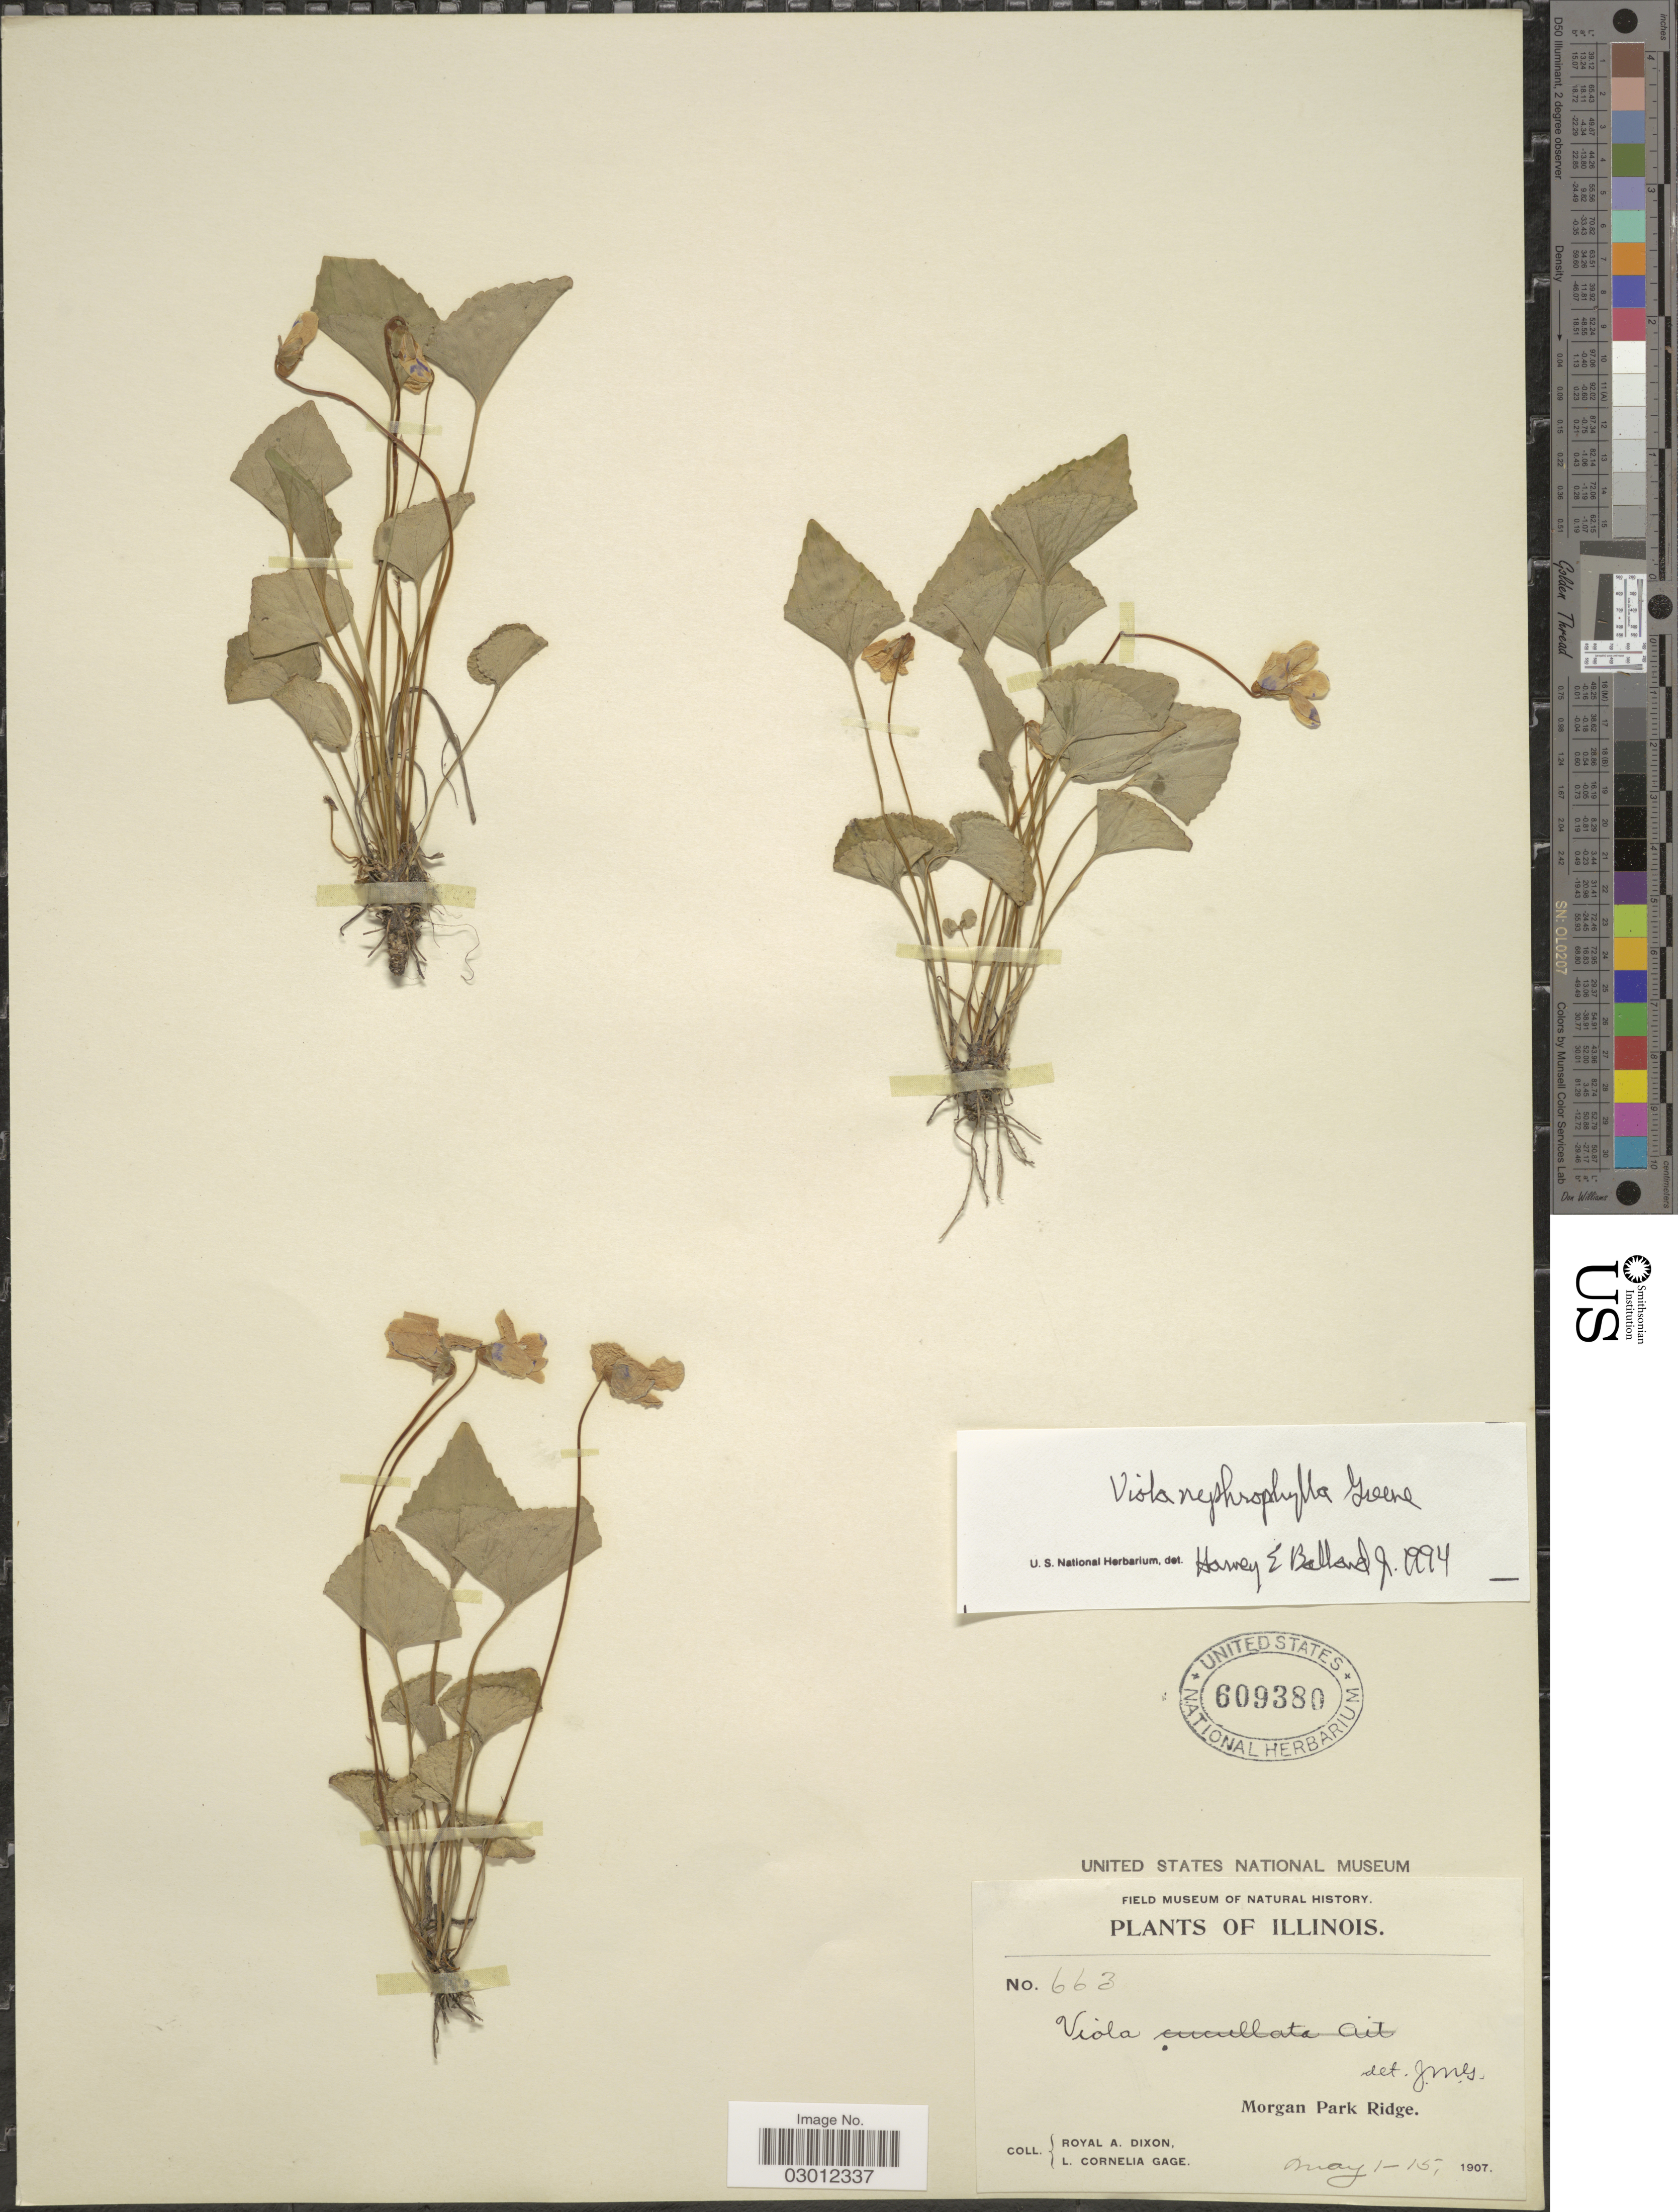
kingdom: Plantae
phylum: Tracheophyta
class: Magnoliopsida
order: Malpighiales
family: Violaceae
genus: Viola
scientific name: Viola nephrophylla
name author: Greene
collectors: R. A. Dixon & L. Gage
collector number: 663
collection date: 1907-05-01/1907-05-15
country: United States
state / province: Illinois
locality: Morgan Park Ridge.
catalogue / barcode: US 609380